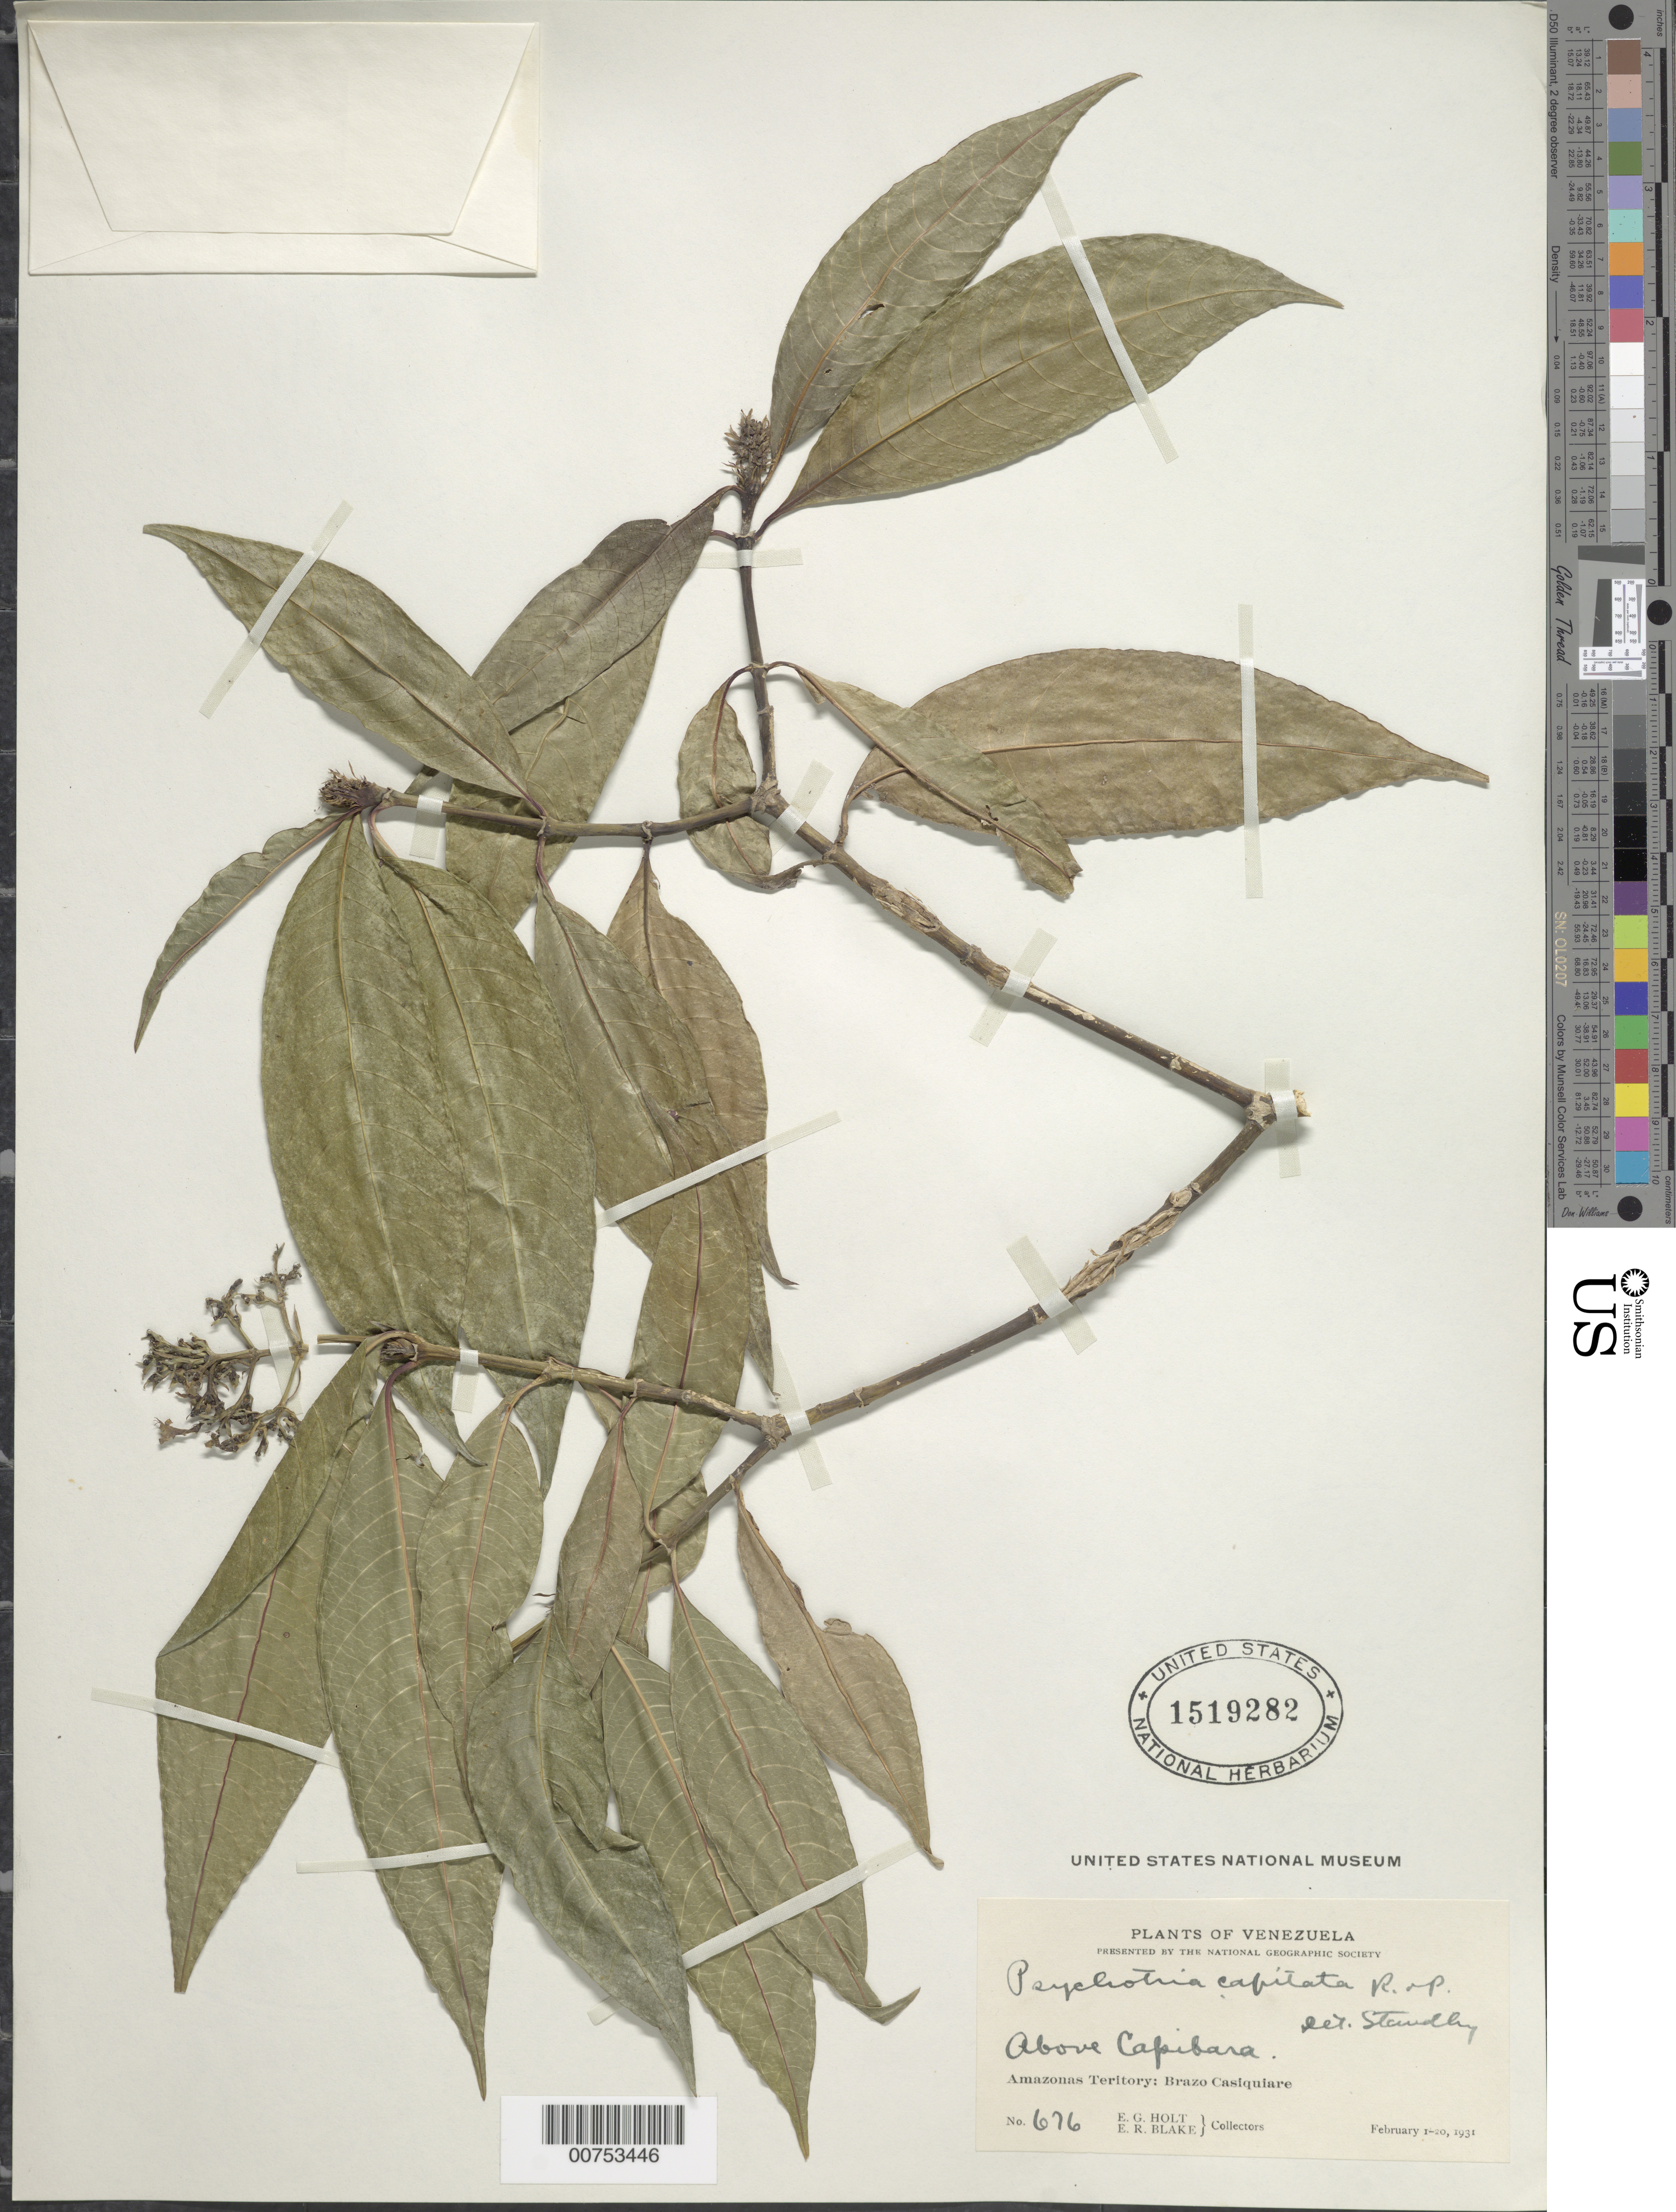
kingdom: Plantae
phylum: Tracheophyta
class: Magnoliopsida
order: Gentianales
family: Rubiaceae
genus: Psychotria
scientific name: Psychotria capitata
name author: Ruiz & Pav.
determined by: Standley, Paul C.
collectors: E. Holt & E. R. Blake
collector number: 676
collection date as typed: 1-Feb-31 to 20-Feb-31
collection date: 1931-02-01/1931-02-20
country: Venezuela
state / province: Amazonas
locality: Brazo Casiquiare, above Capibara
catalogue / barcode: US 1519282